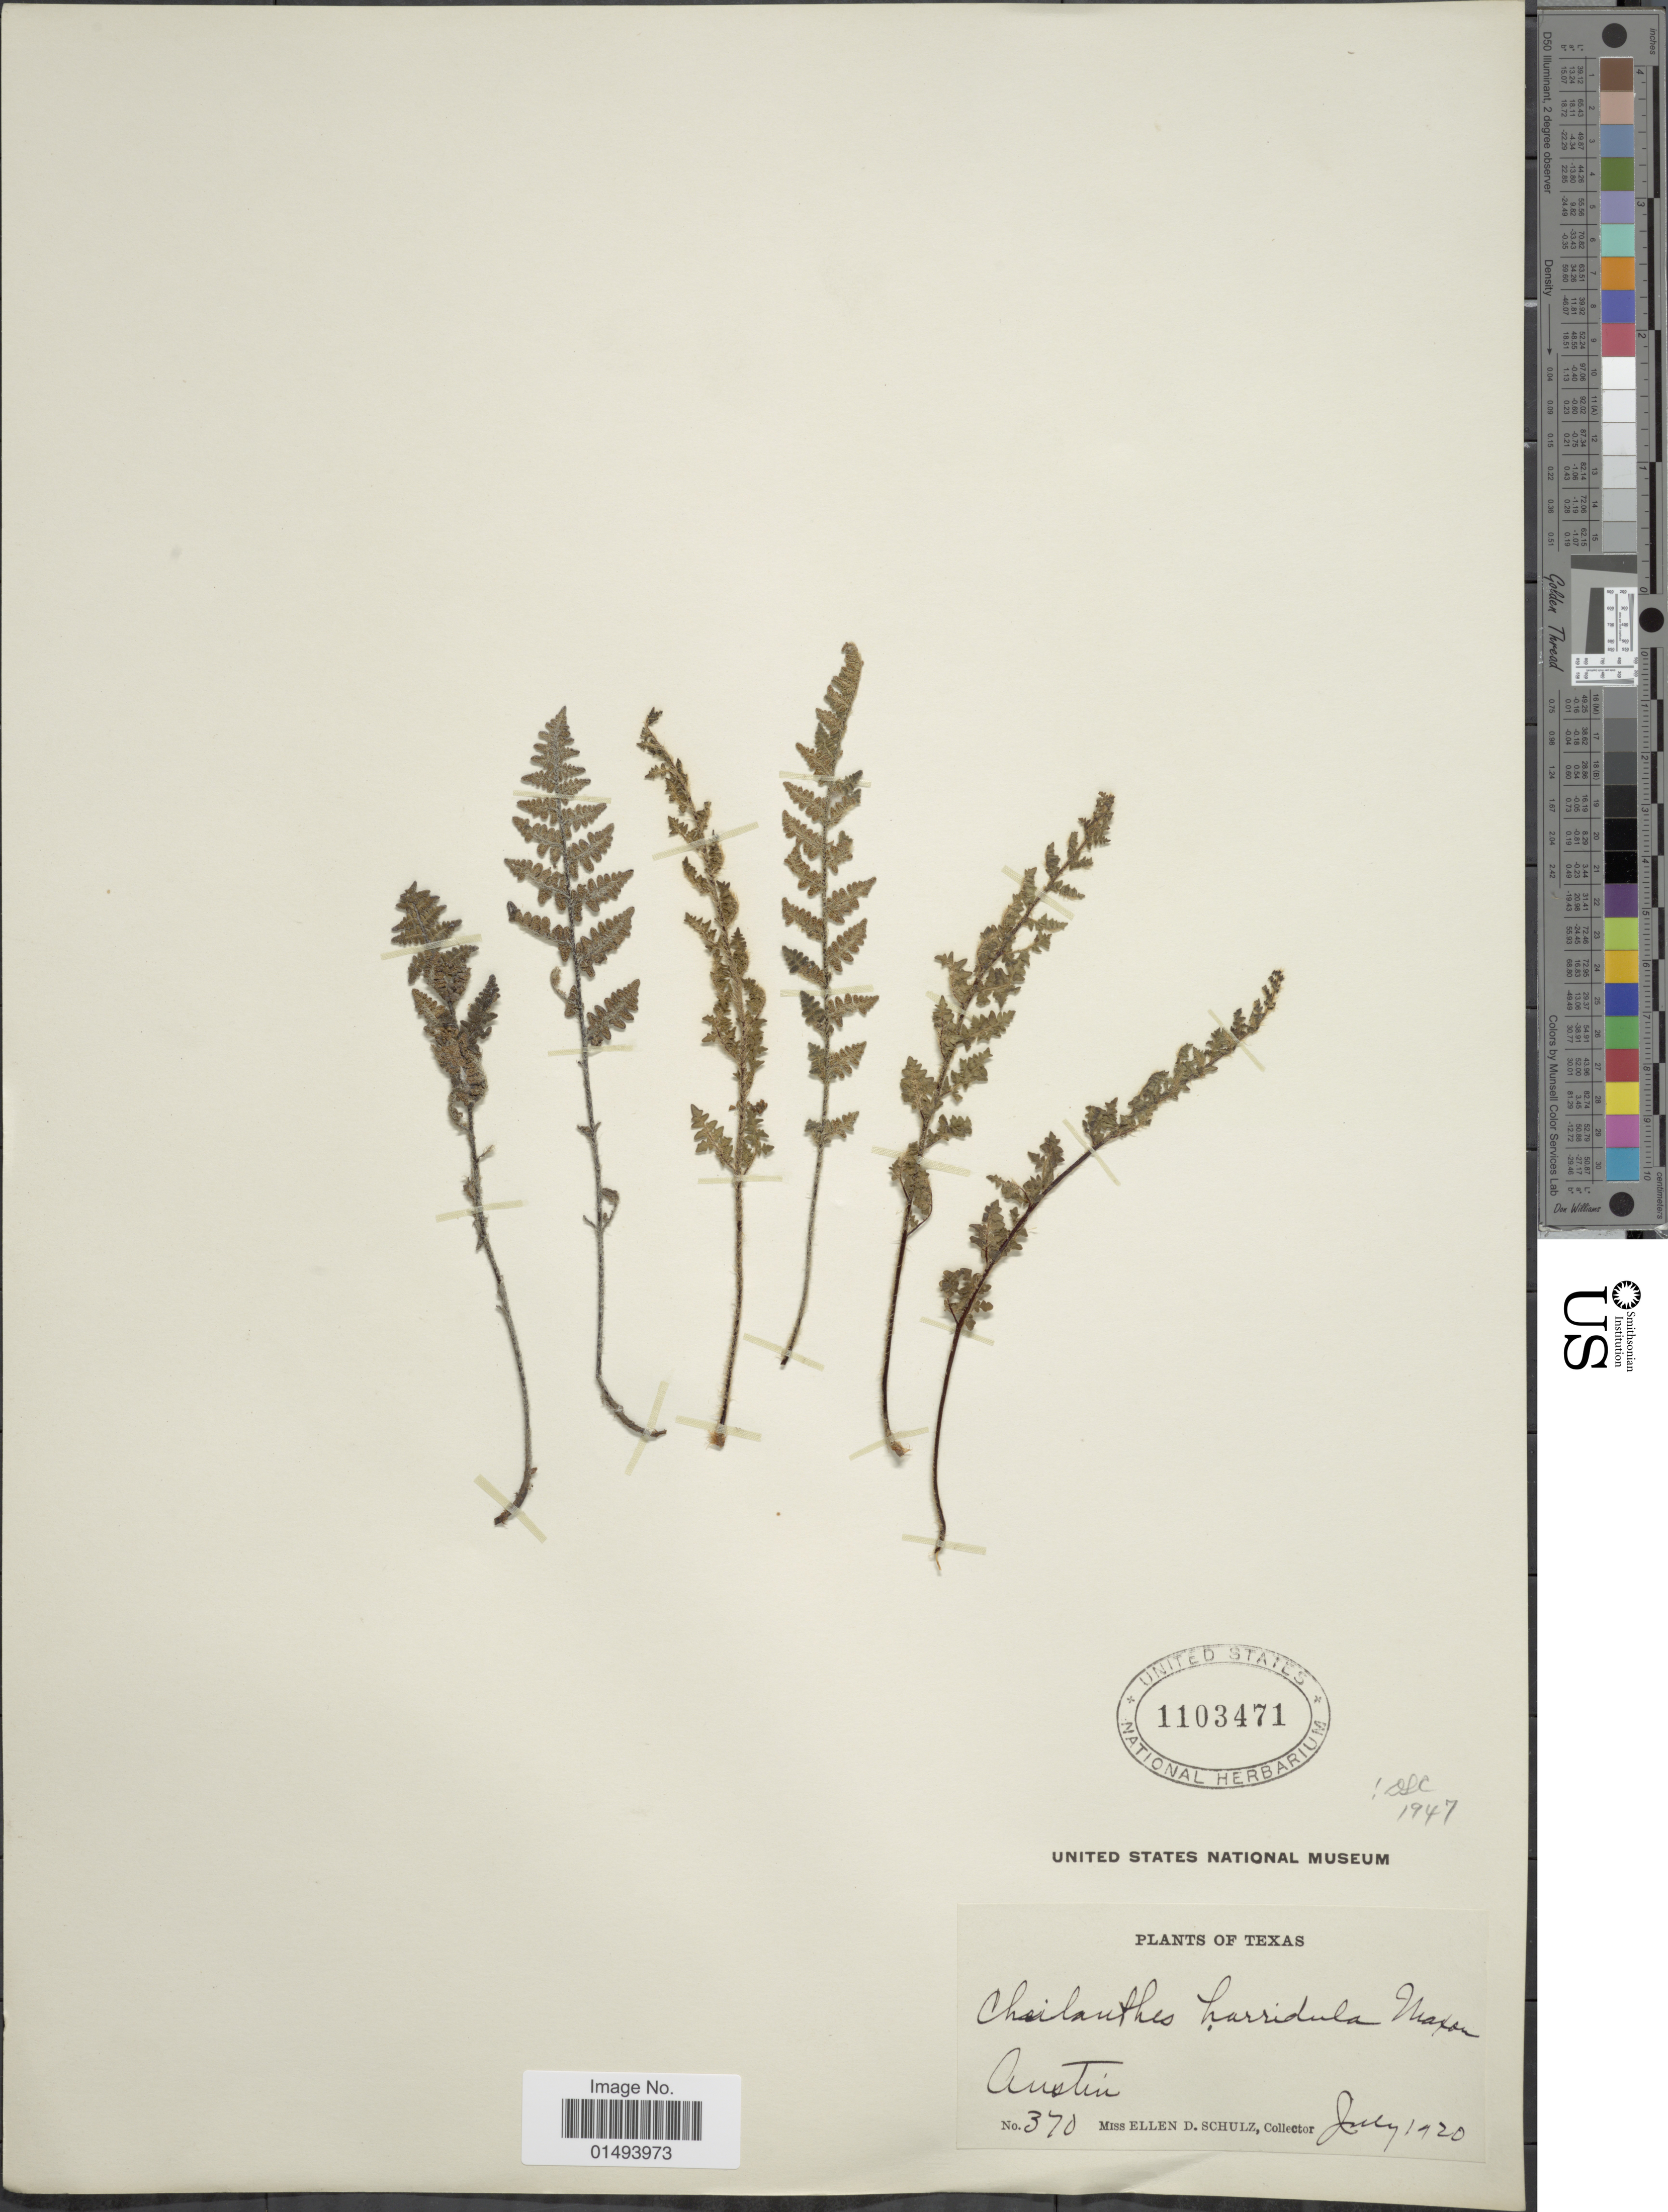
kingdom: Plantae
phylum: Tracheophyta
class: Polypodiopsida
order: Polypodiales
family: Pteridaceae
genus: Myriopteris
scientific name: Myriopteris scabra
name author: (C. Chr.) Grusz & Windham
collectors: E. D. Schulz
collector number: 370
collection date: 1920-07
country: United States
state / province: Texas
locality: Plants of Texas, Austin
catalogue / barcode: US 1103471